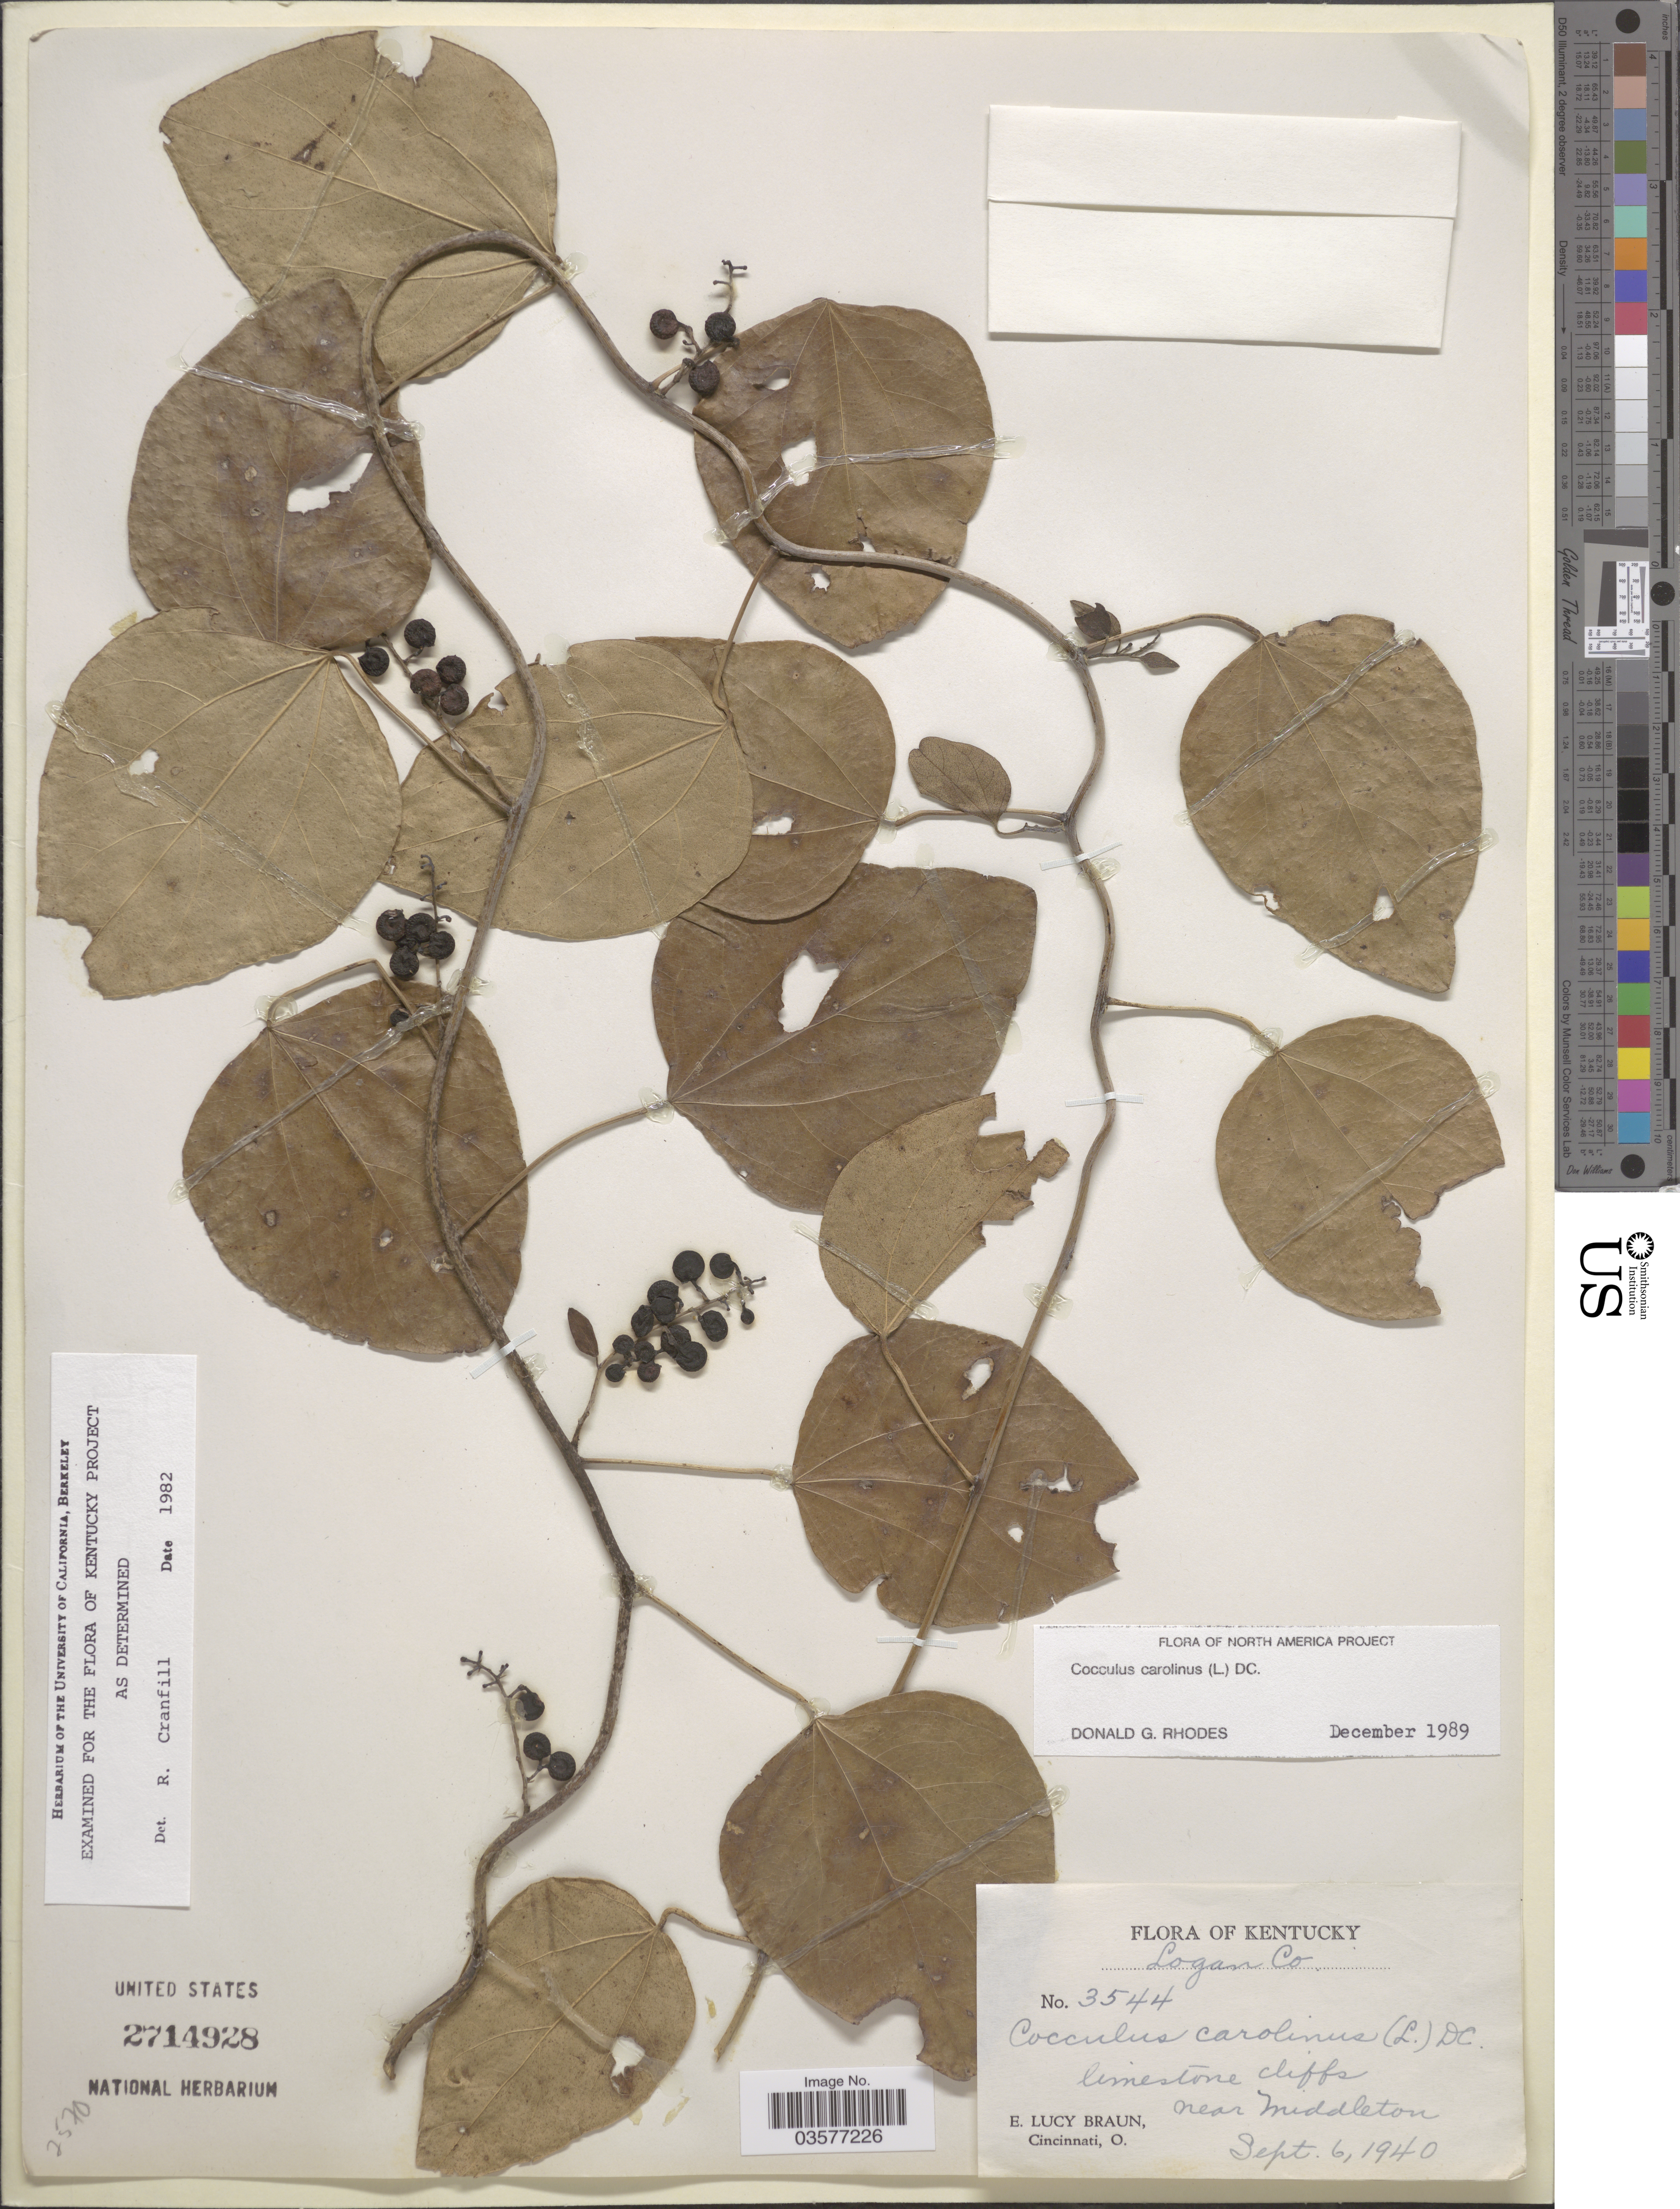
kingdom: Plantae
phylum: Tracheophyta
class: Magnoliopsida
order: Ranunculales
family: Menispermaceae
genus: Cocculus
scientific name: Cocculus carolinus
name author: (L.) DC.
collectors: E. L. Braun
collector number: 3544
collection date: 1940-09-06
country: United States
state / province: Kentucky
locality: Logan Co. Near Middleton.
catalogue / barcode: US 2714928